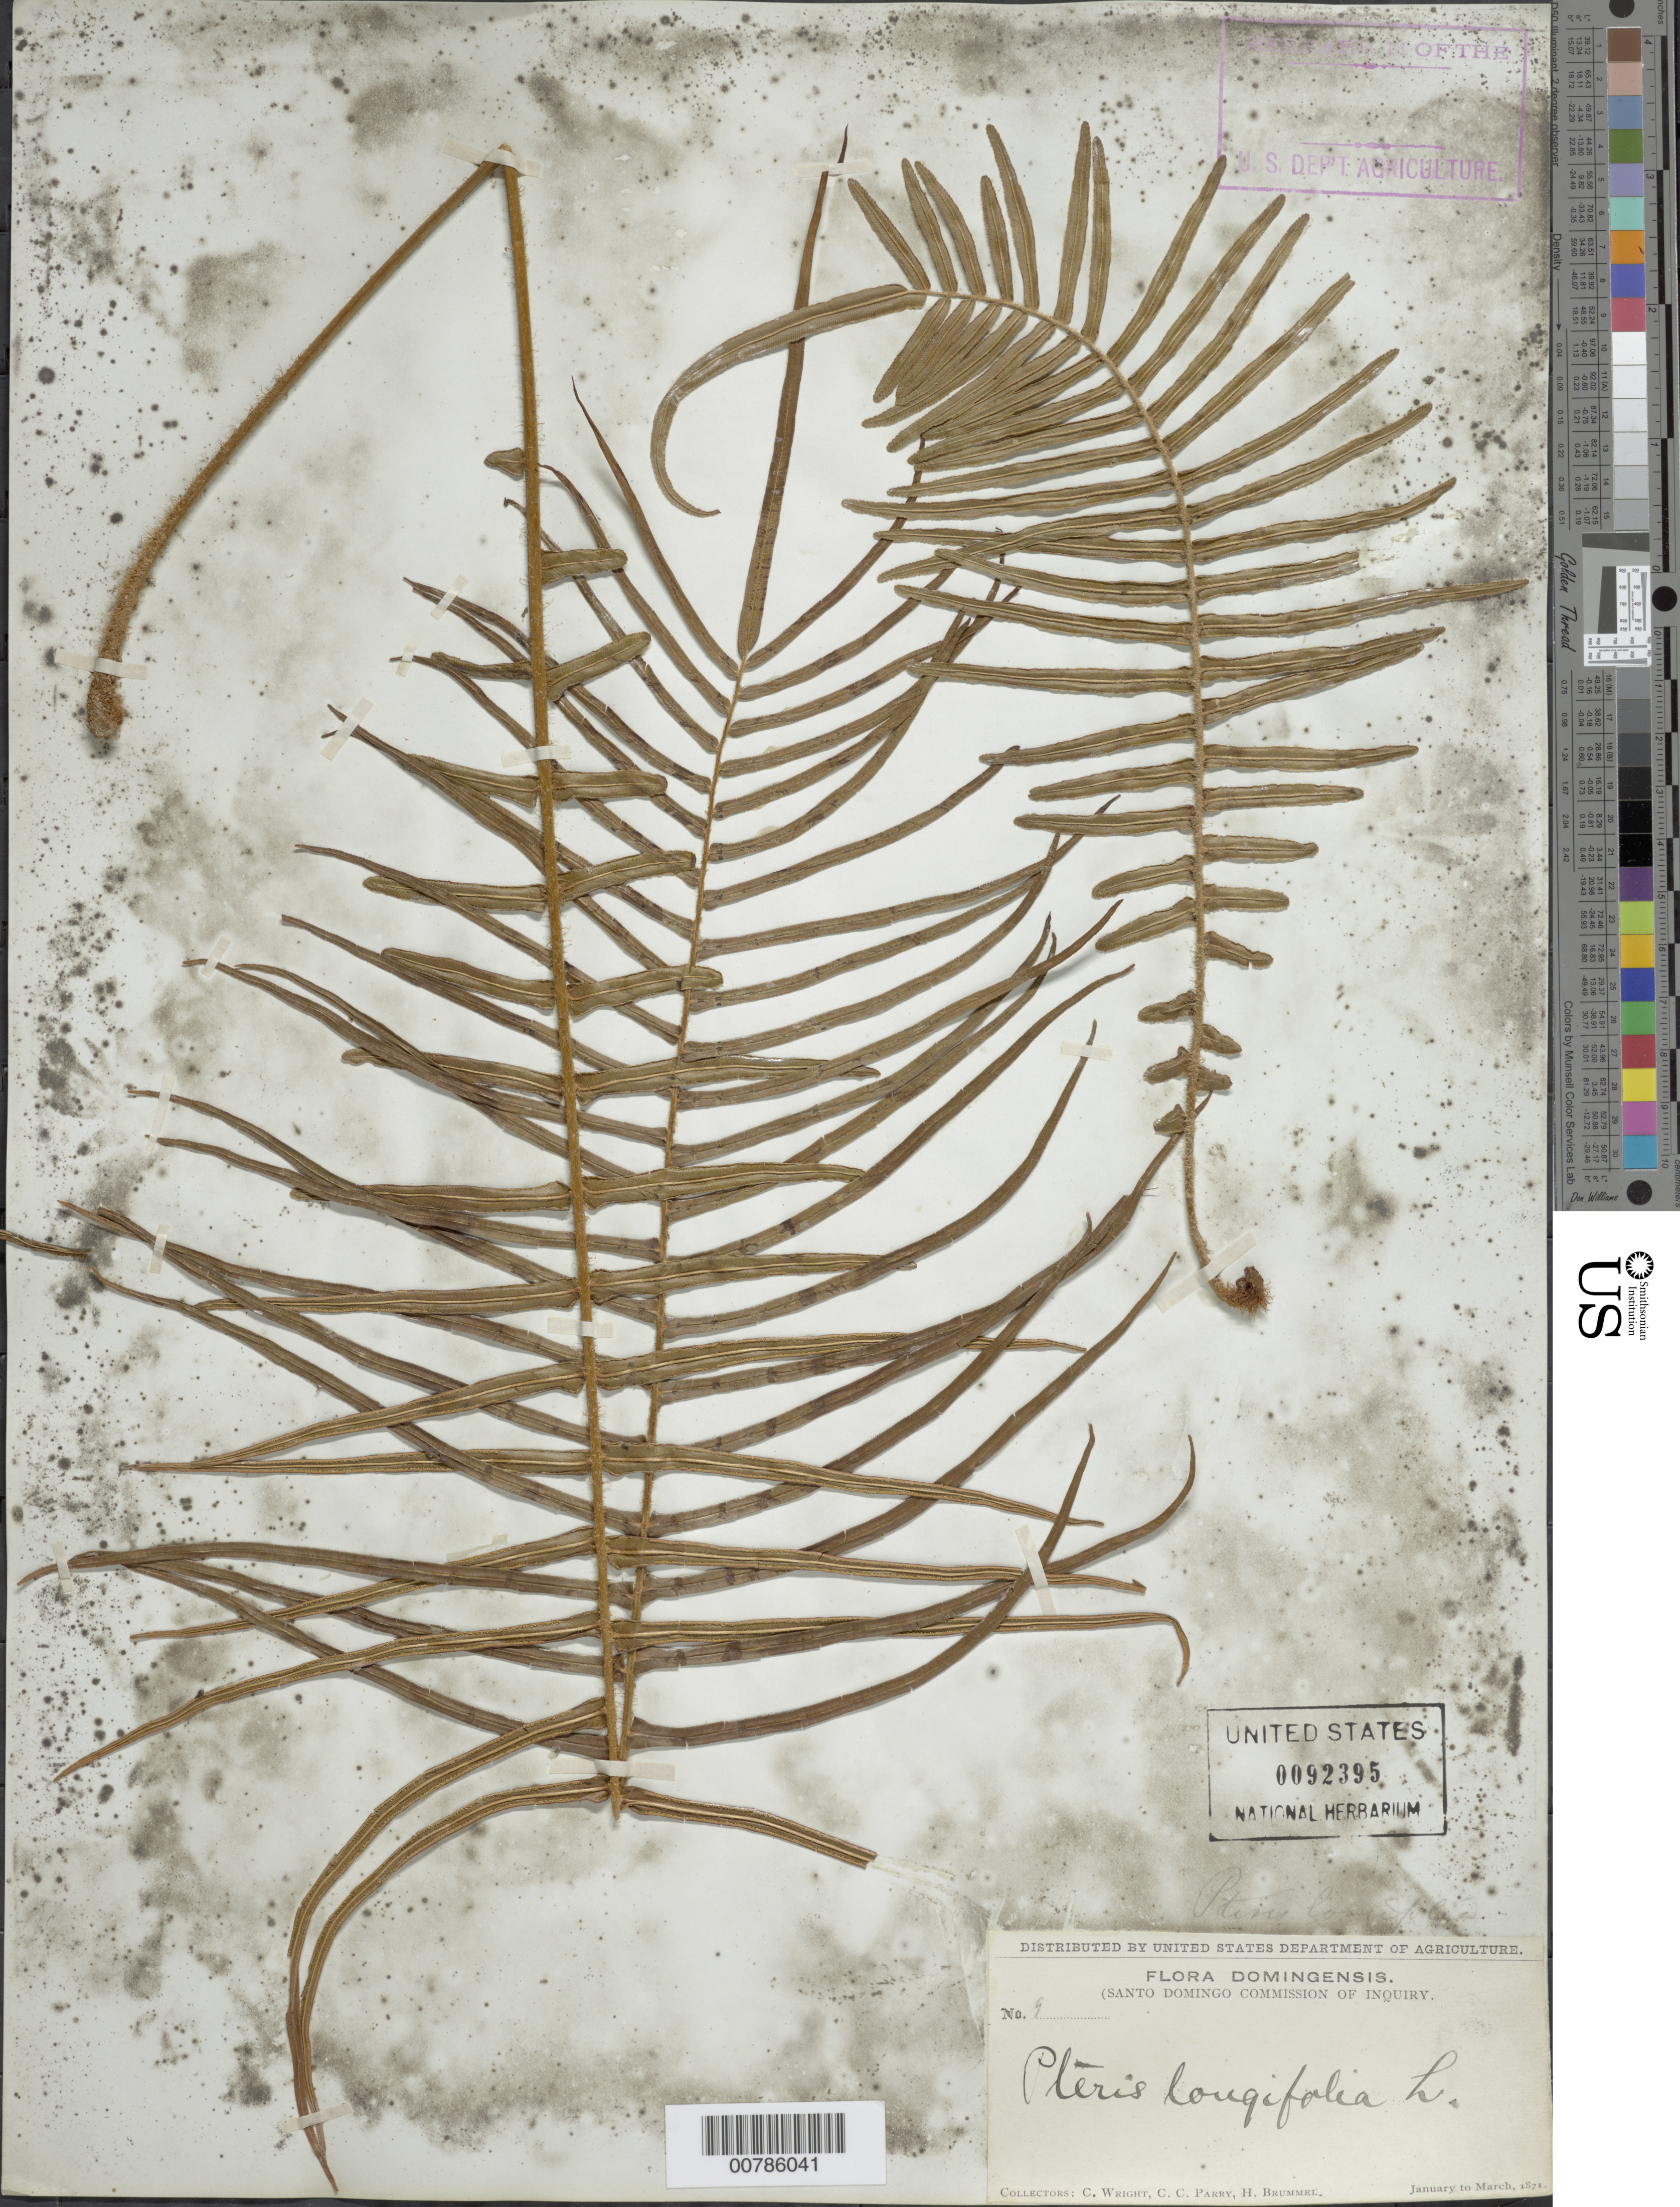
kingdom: Plantae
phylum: Tracheophyta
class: Polypodiopsida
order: Polypodiales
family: Pteridaceae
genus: Pteris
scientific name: Pteris longifolia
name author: L.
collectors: C. Wright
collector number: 9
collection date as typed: Jan 1871 to -- Mar 1871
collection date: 1871-01/1871-03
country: Dominican Republic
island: Hispaniola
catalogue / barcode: US 92395